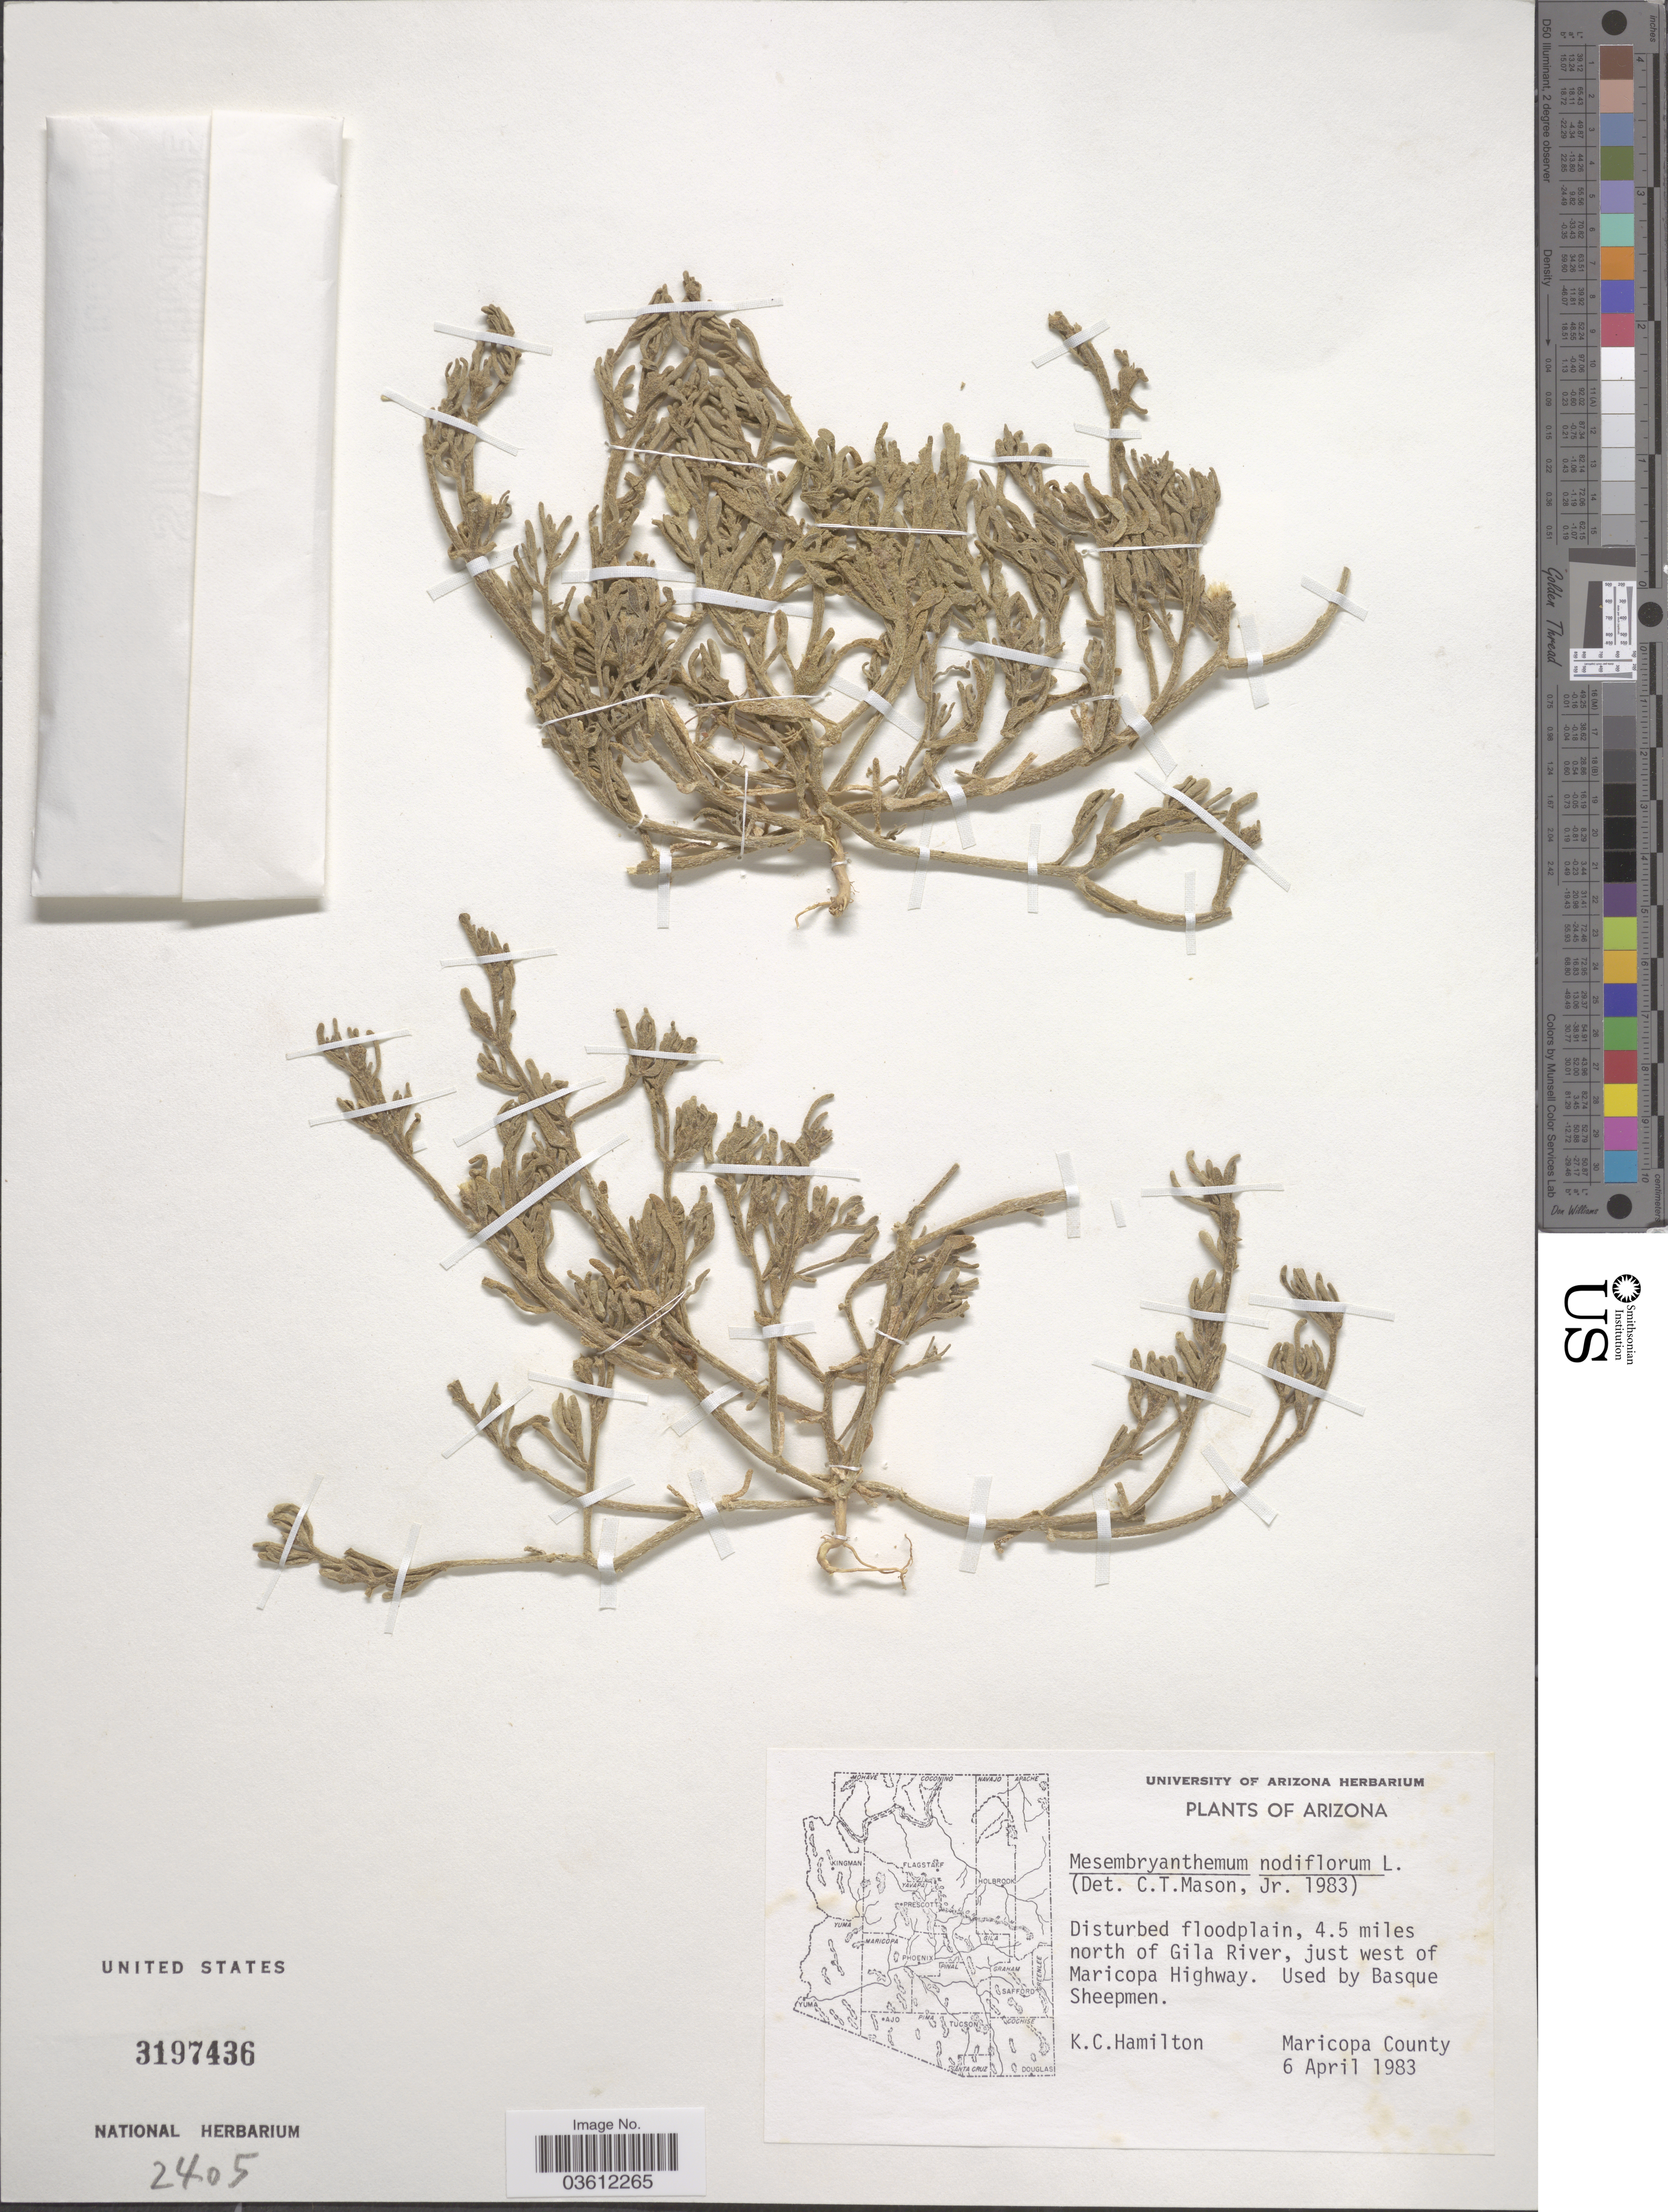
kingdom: Plantae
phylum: Tracheophyta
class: Magnoliopsida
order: Caryophyllales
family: Aizoaceae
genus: Mesembryanthemum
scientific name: Mesembryanthemum nodiflorum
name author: L.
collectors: K. Hamilton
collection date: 1983-04-06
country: United States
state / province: Arizona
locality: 4.5 miles north of Gila River, just west of Maricopa Highway. Maricopa County.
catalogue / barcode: US 3197436